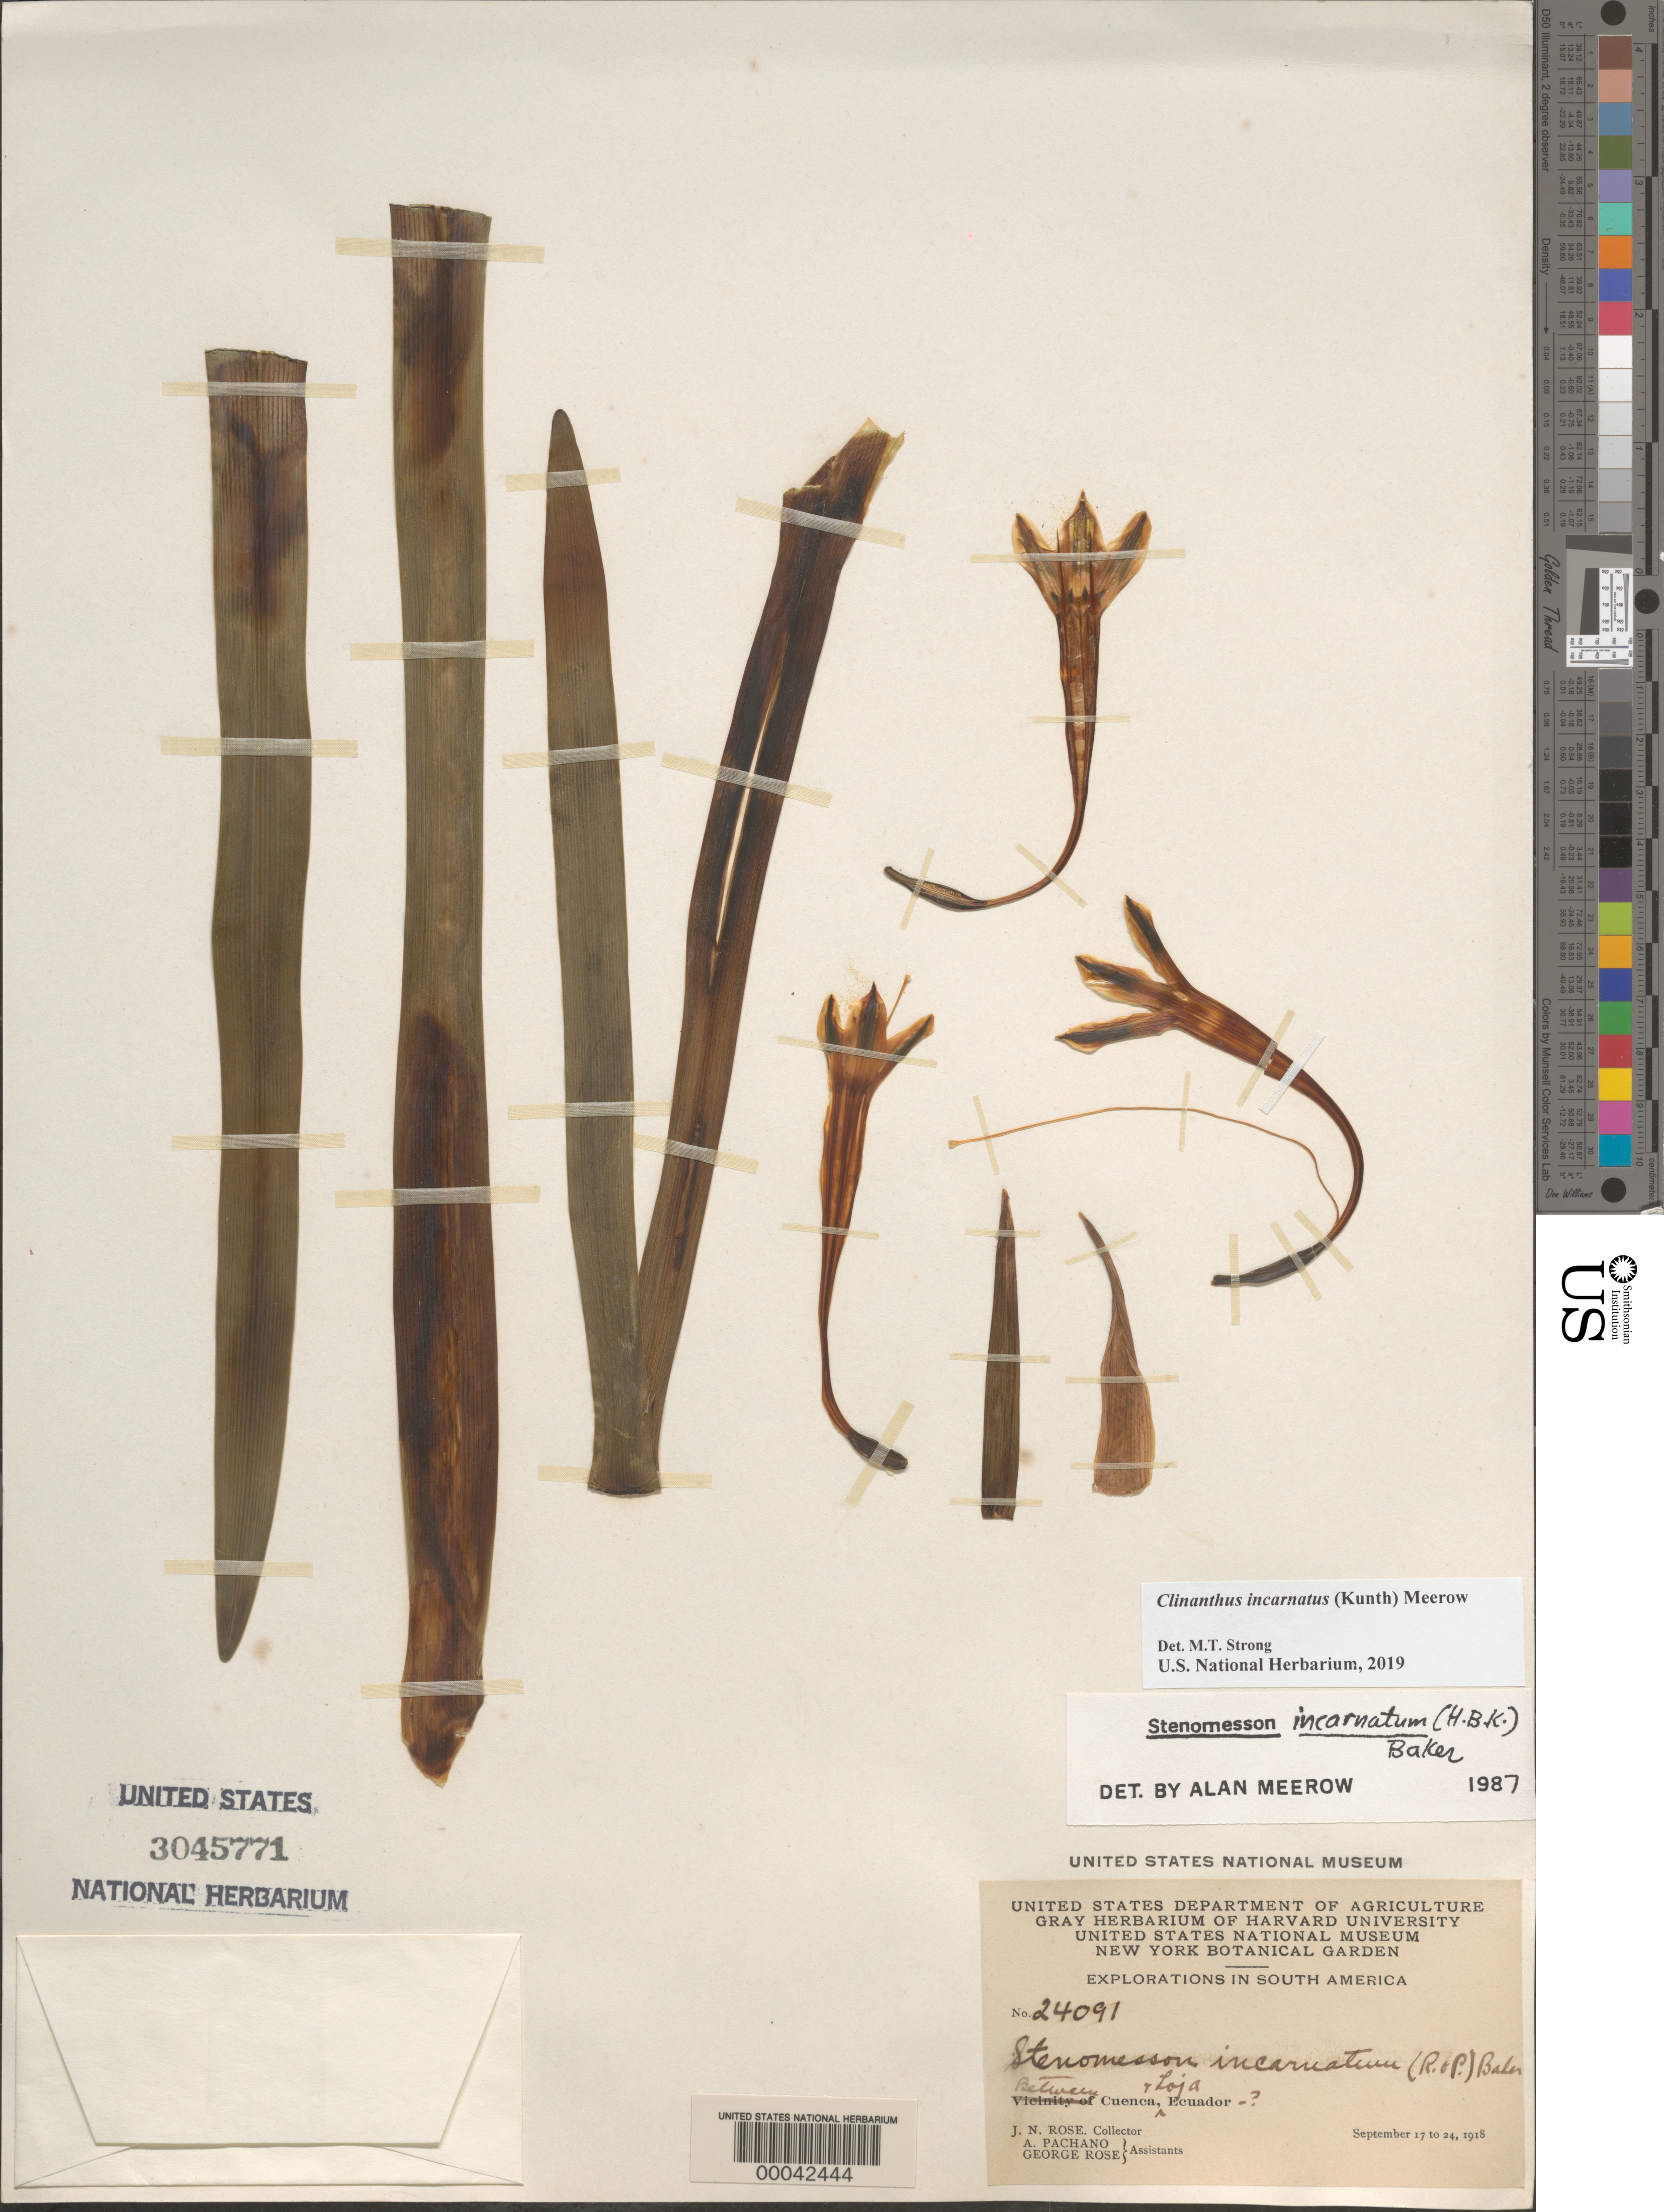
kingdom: Plantae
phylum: Tracheophyta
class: Liliopsida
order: Asparagales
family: Amaryllidaceae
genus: Clinanthus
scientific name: Clinanthus incarnatus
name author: (Kunth) Meerow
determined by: Strong, Mark T., (BOT), Smithsonian Institution - National Museum of Natural History (UNITED STATES)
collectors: J. N. Rose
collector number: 24091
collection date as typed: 17 Sep 1918 to 24 Sep 1918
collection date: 1918-09-17/1918-09-24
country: Ecuador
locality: Between Cuenca and Loja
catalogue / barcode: US 3045771